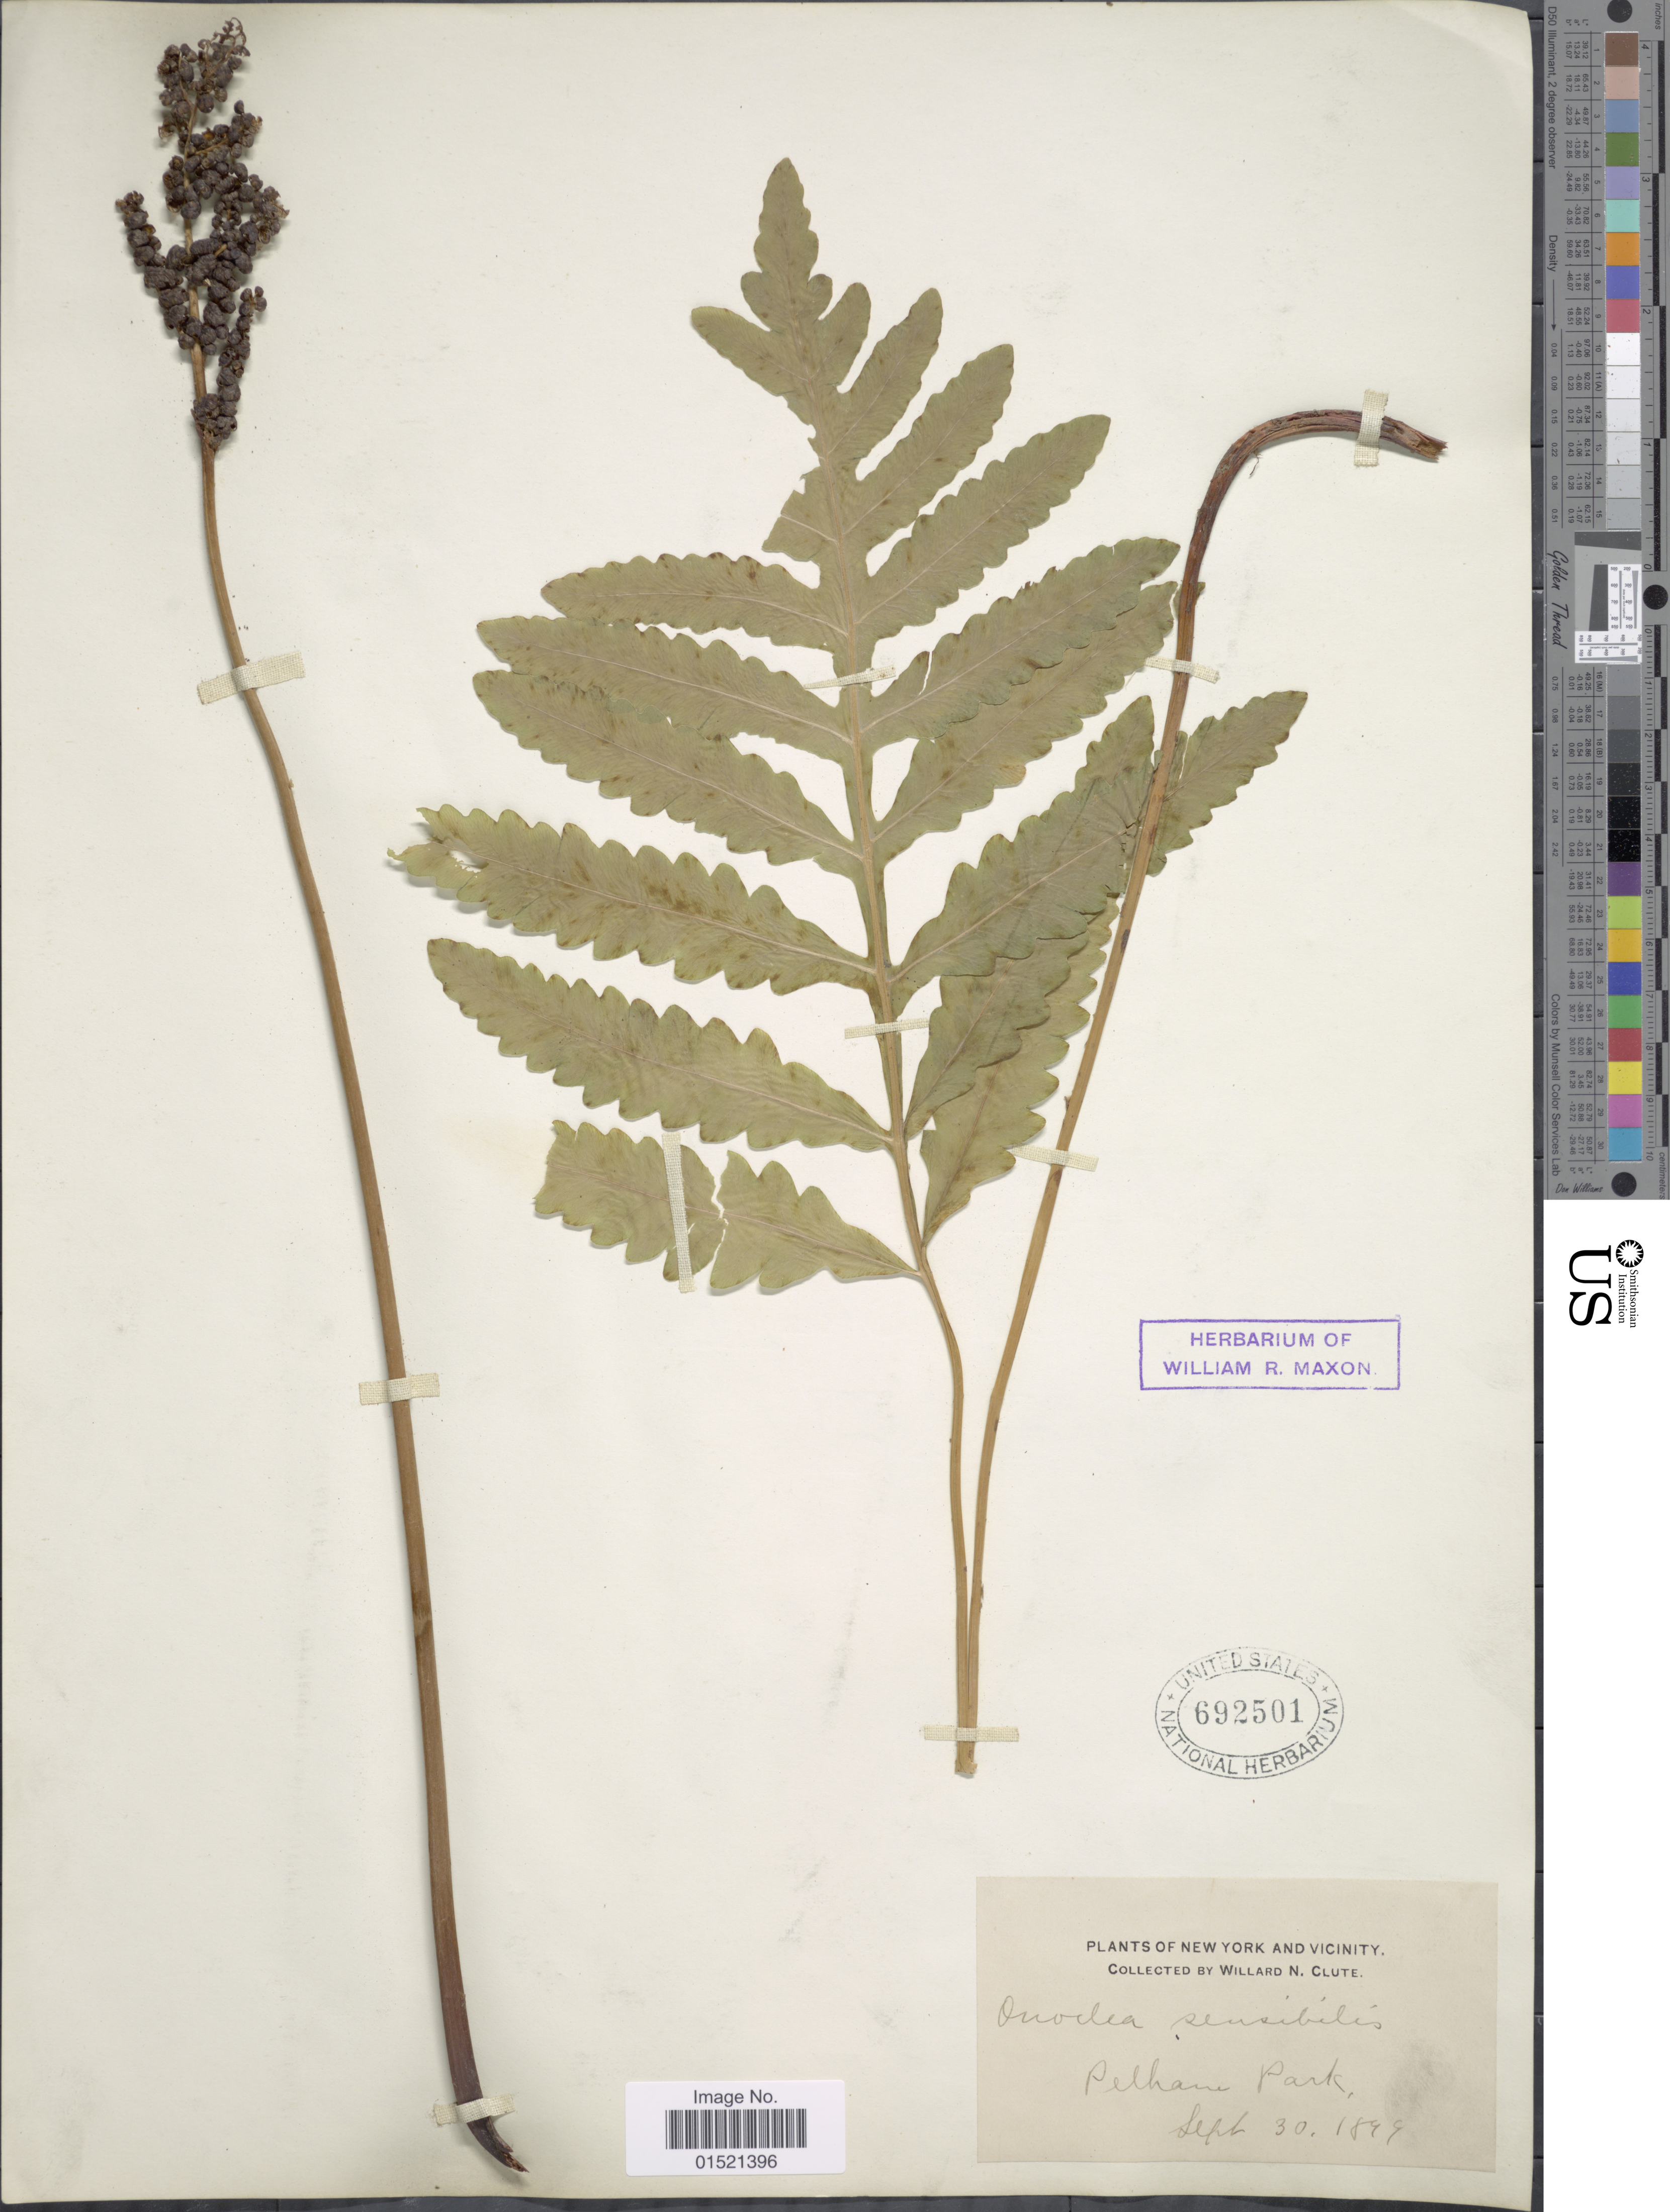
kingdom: Plantae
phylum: Tracheophyta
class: Polypodiopsida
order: Polypodiales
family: Onocleaceae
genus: Onoclea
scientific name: Onoclea sensibilis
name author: L.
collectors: W. N. Clute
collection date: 1899-09-30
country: United States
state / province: New York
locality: Vicinity, Pelhane Park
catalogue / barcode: US 692501